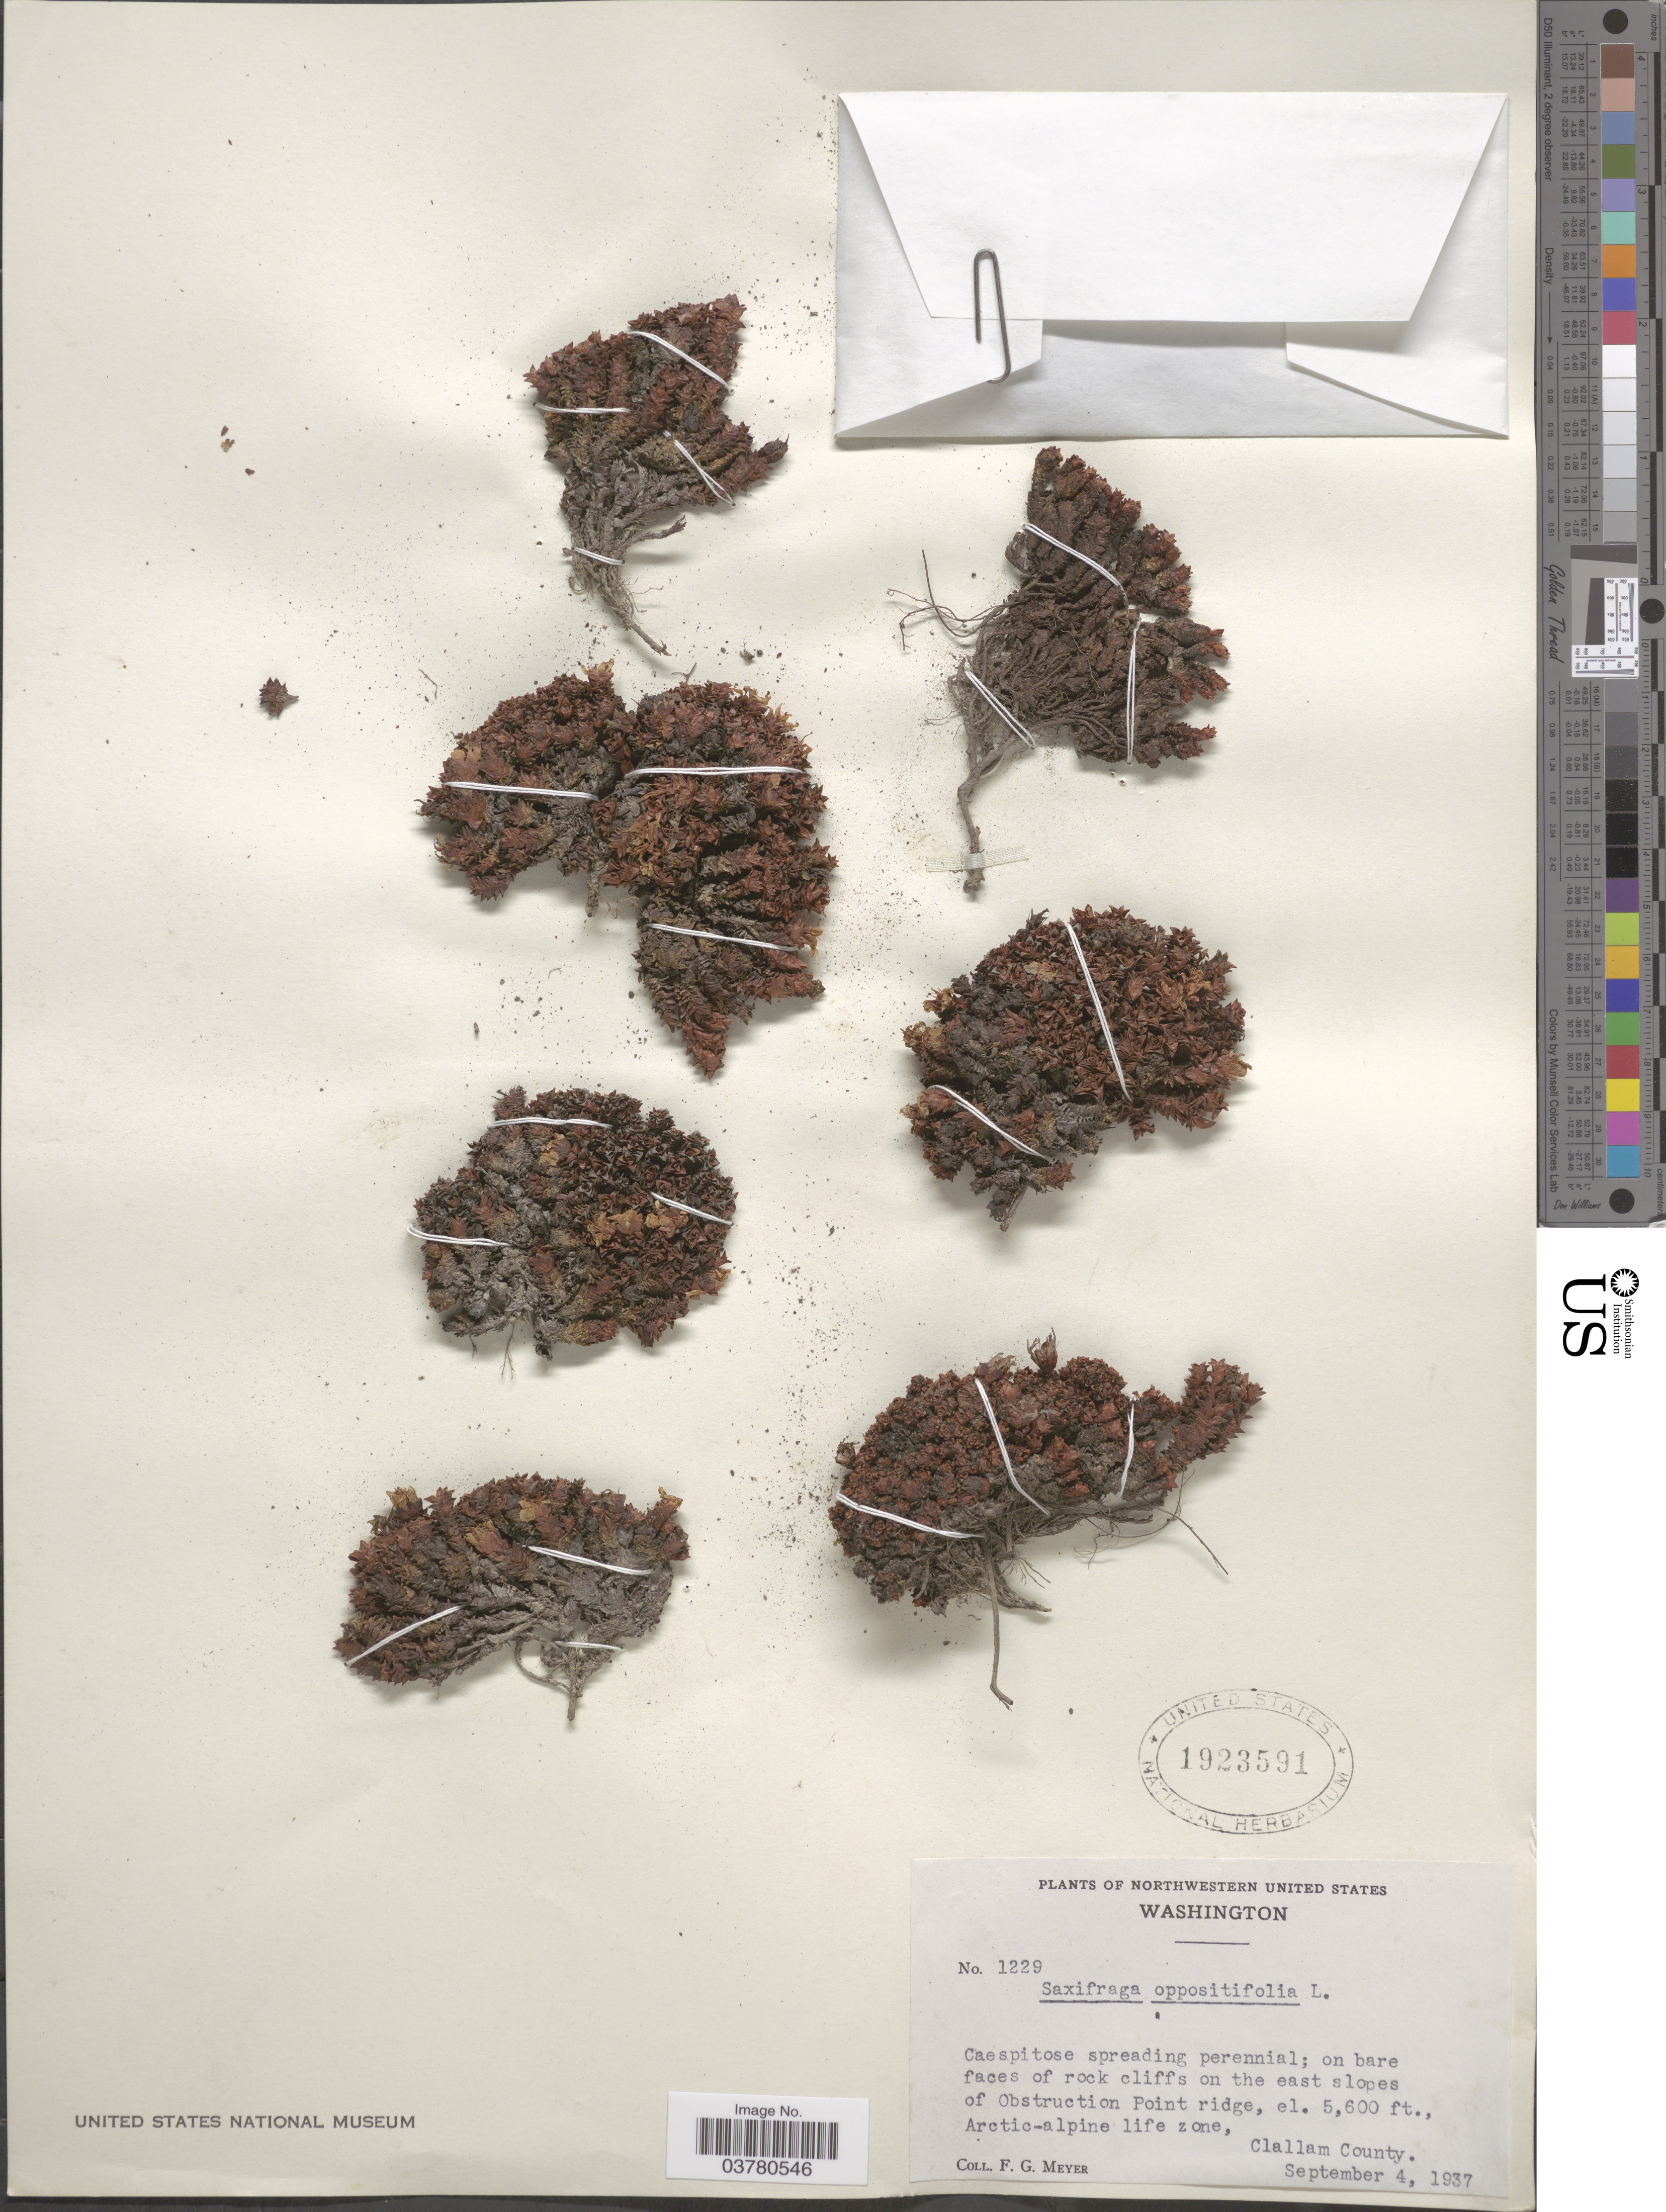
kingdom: Plantae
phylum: Tracheophyta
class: Magnoliopsida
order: Saxifragales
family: Saxifragaceae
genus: Saxifraga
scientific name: Saxifraga oppositifolia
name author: L.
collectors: F. G. Meyer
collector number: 1229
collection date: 1937-09-04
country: United States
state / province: Washington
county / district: Clallam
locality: Northwestern United States. On the east slopes of Obstruction Point ridge, Arctic-alpine life zone, Clallam County.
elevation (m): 1707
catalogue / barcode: US 1923591